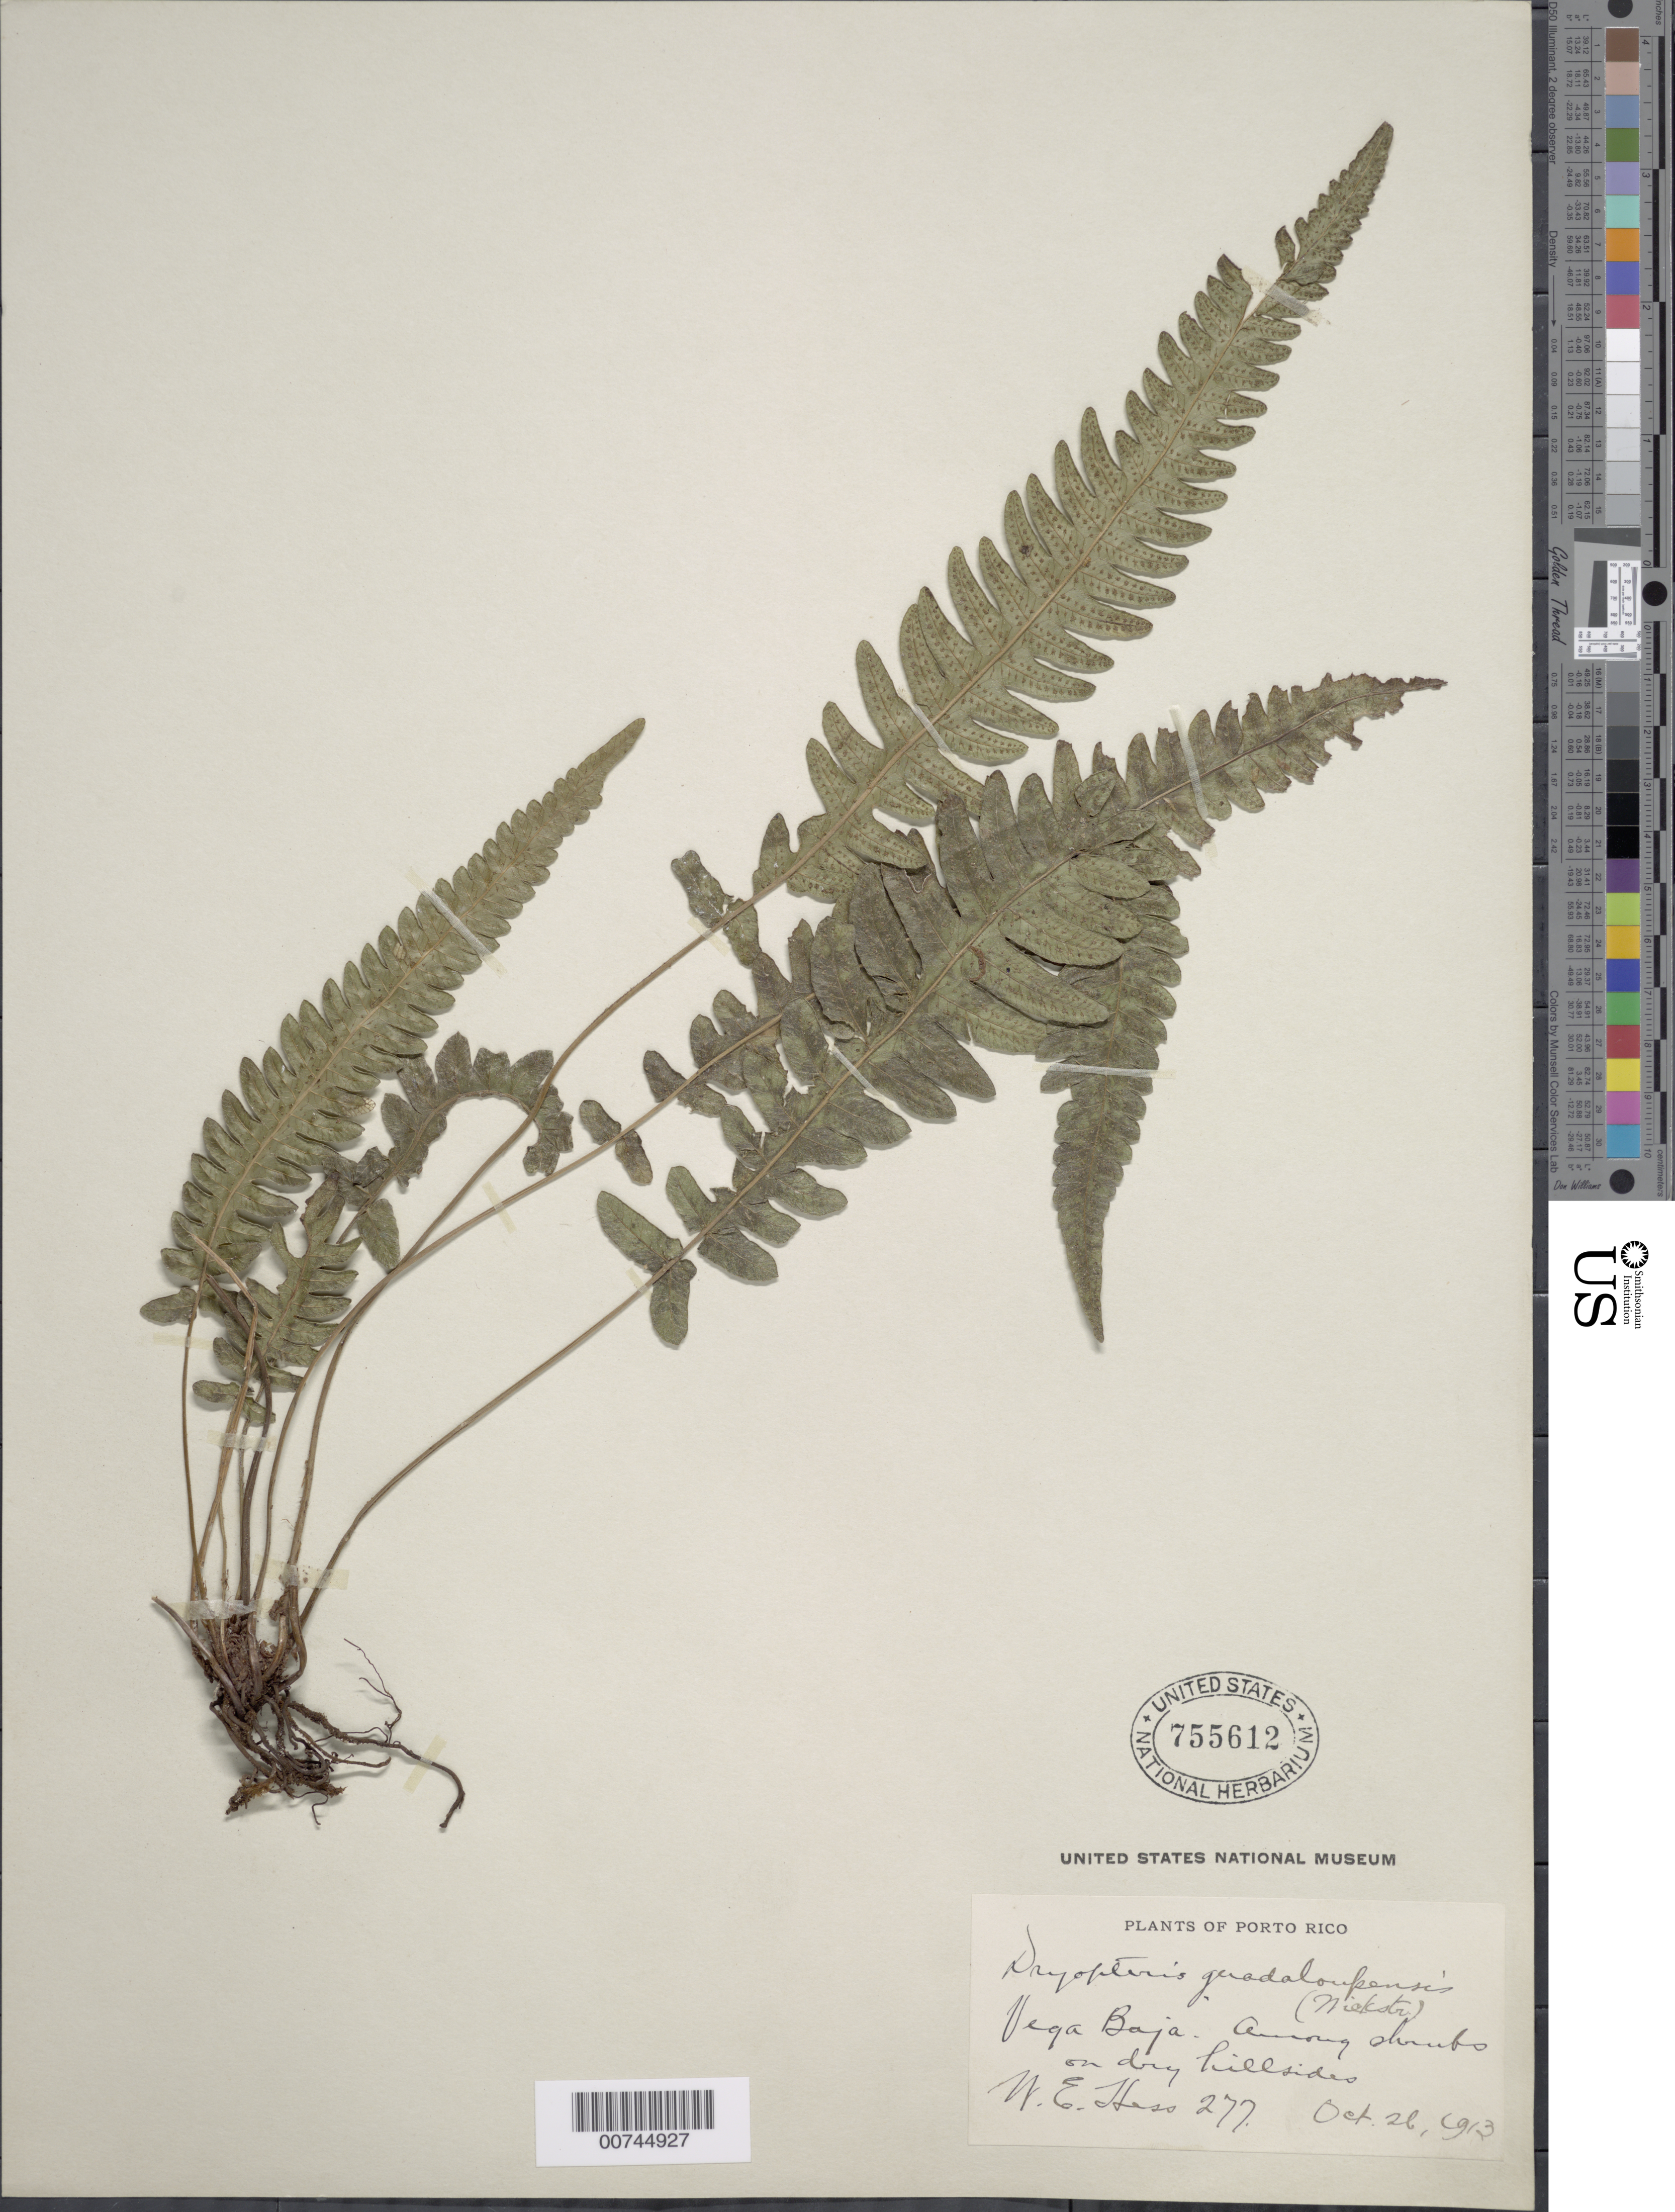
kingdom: Plantae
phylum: Tracheophyta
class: Polypodiopsida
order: Polypodiales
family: Thelypteridaceae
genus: Goniopteris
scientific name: Goniopteris guadelupensis (Wikstr.) comb. nov., ined 2015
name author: (Wikstr.)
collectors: W. Hess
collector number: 277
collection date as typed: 21 Oct 1913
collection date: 1913-10-21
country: Puerto Rico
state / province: Vega Baja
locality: Vega Baja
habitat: Among shurbs on dry hillside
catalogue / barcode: US 755612